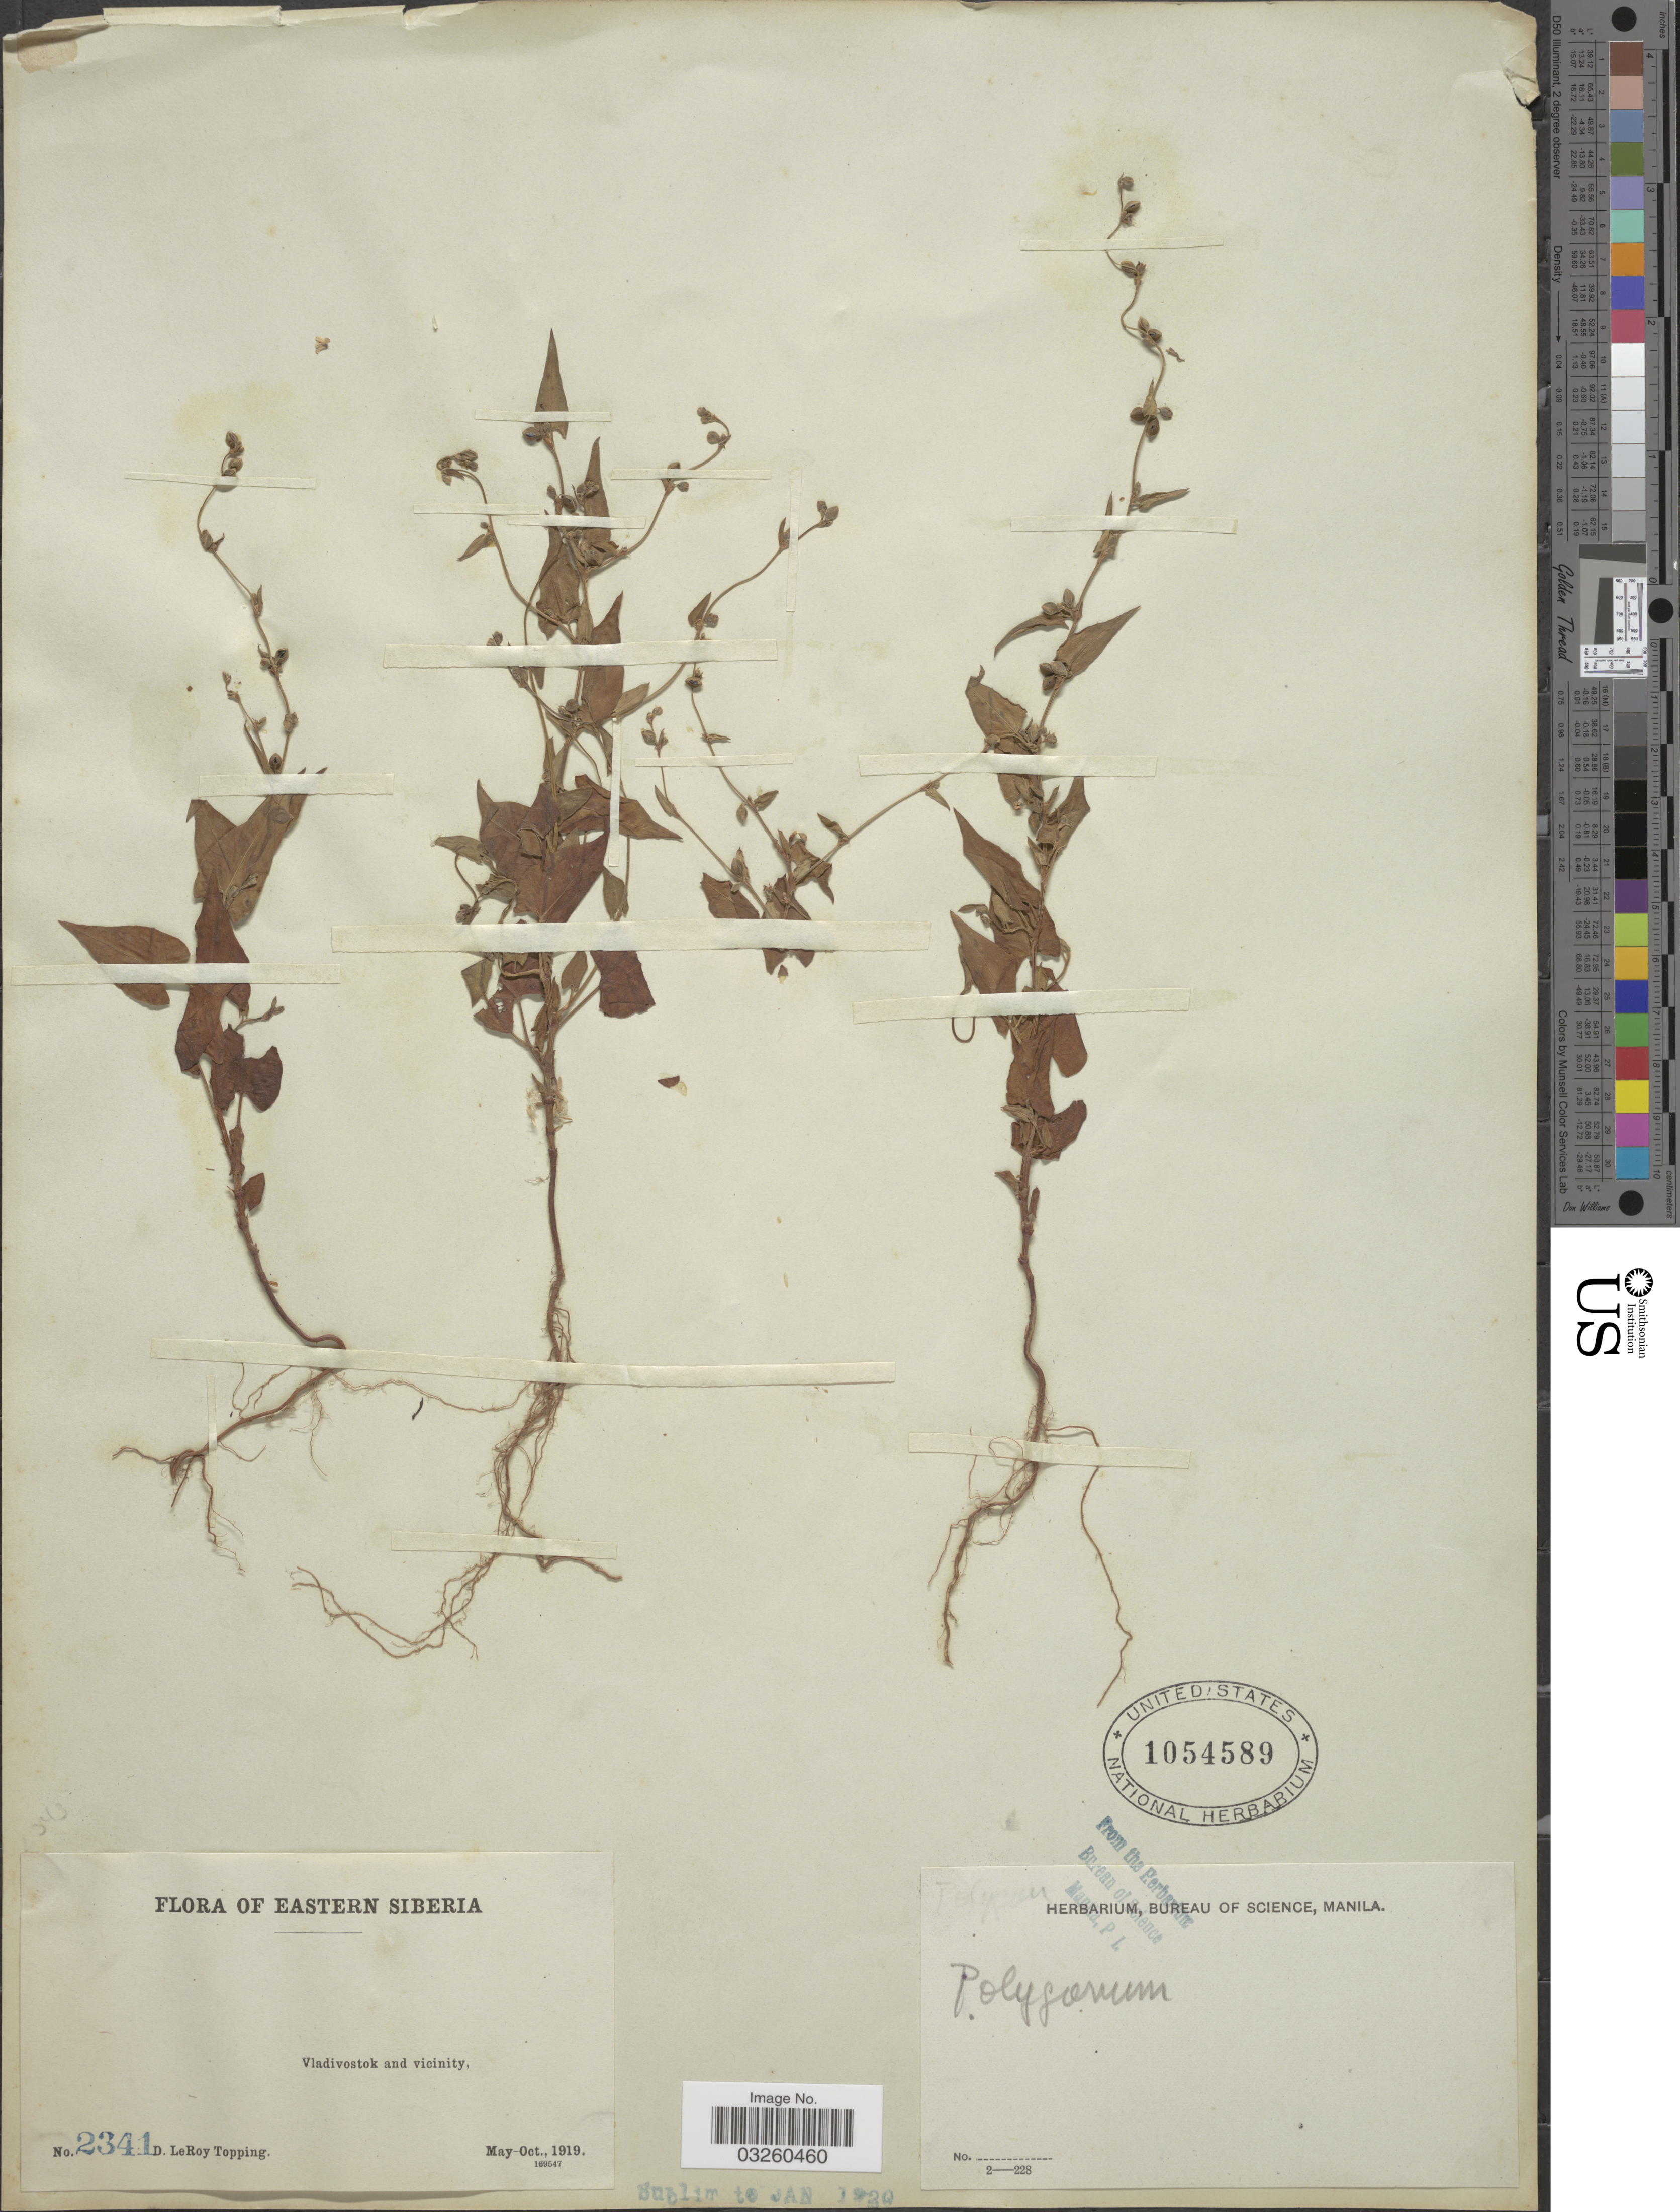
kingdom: Plantae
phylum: Tracheophyta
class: Magnoliopsida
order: Caryophyllales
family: Polygonaceae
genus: Fallopia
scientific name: Fallopia convolvulus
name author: (L.) Á. Löve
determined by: Strong, Mark T., (BOT), Smithsonian Institution - National Museum of Natural History (UNITED STATES)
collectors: D. L. Topping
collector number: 2341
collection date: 1919-05/1919-10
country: Russian Federation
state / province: Primorsky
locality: Eastern Siberia. Vladivostok and vicinity.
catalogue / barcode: US 1054589